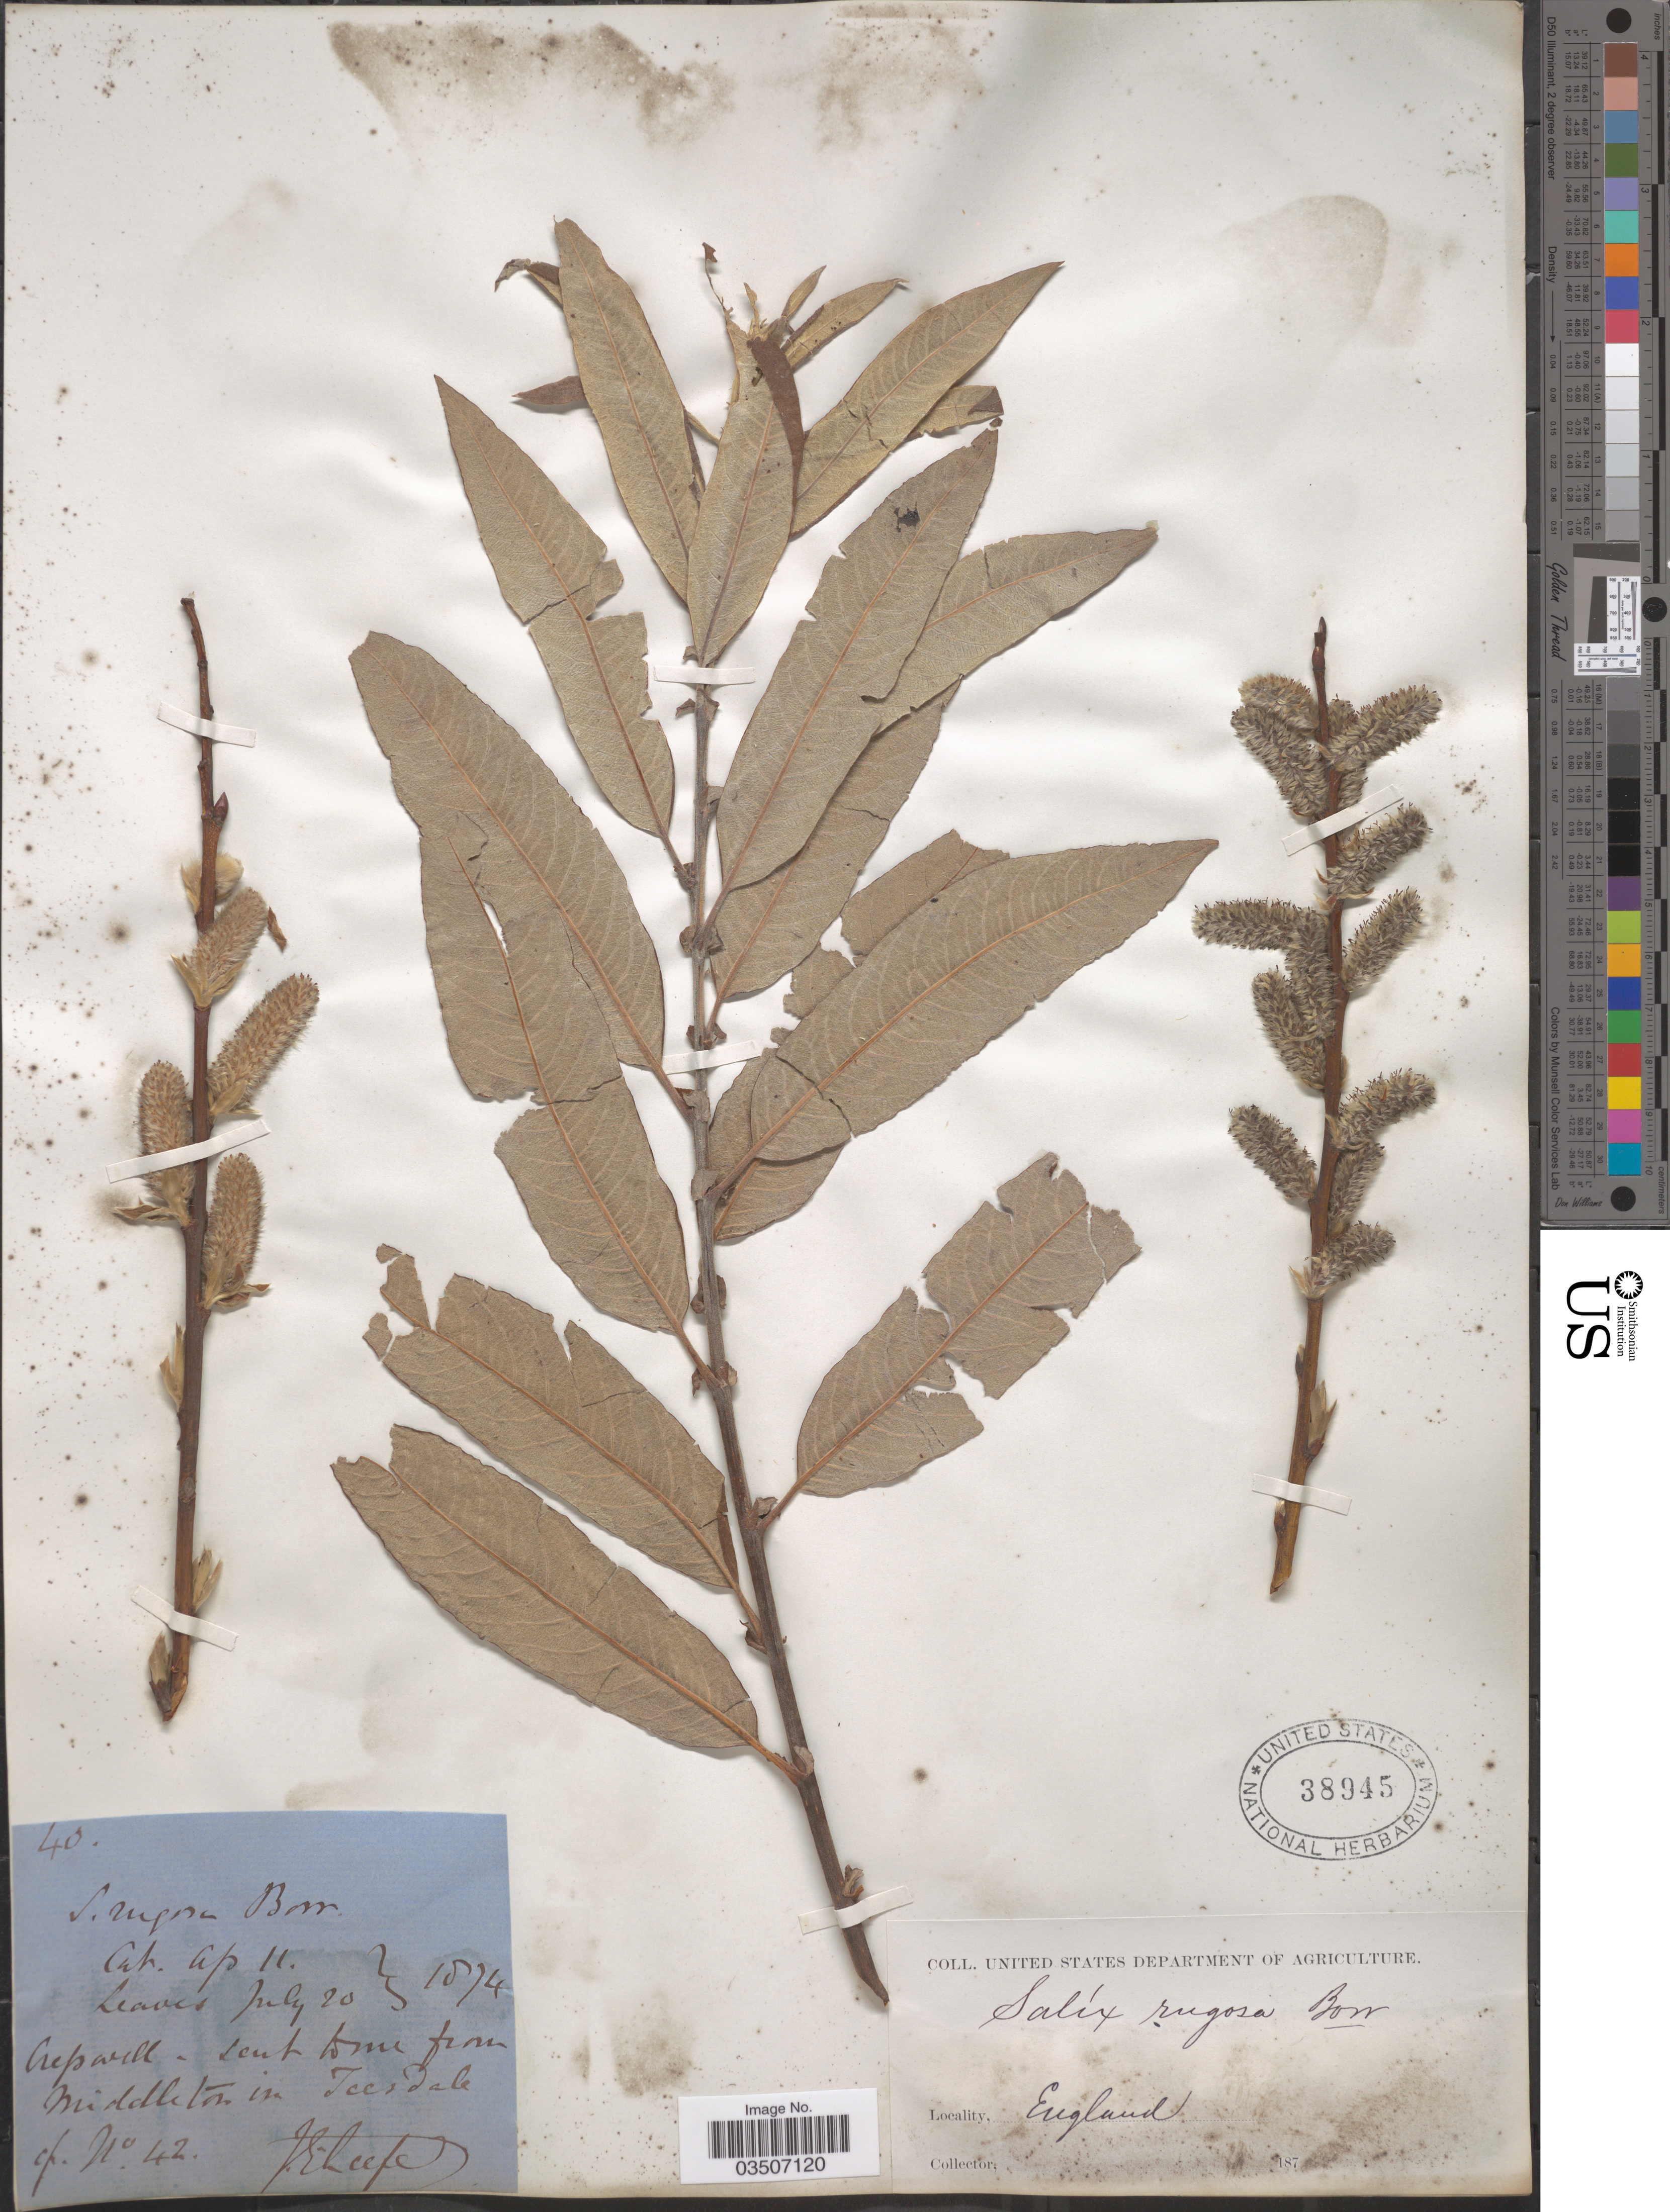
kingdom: Plantae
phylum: Tracheophyta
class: Magnoliopsida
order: Malpighiales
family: Salicaceae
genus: Salix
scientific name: Salix rugosa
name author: Ser.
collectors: J. Leefe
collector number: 42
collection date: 1874-03-11/1874-07-20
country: United Kingdom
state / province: England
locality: Middleton in Teesdale.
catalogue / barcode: US 38945